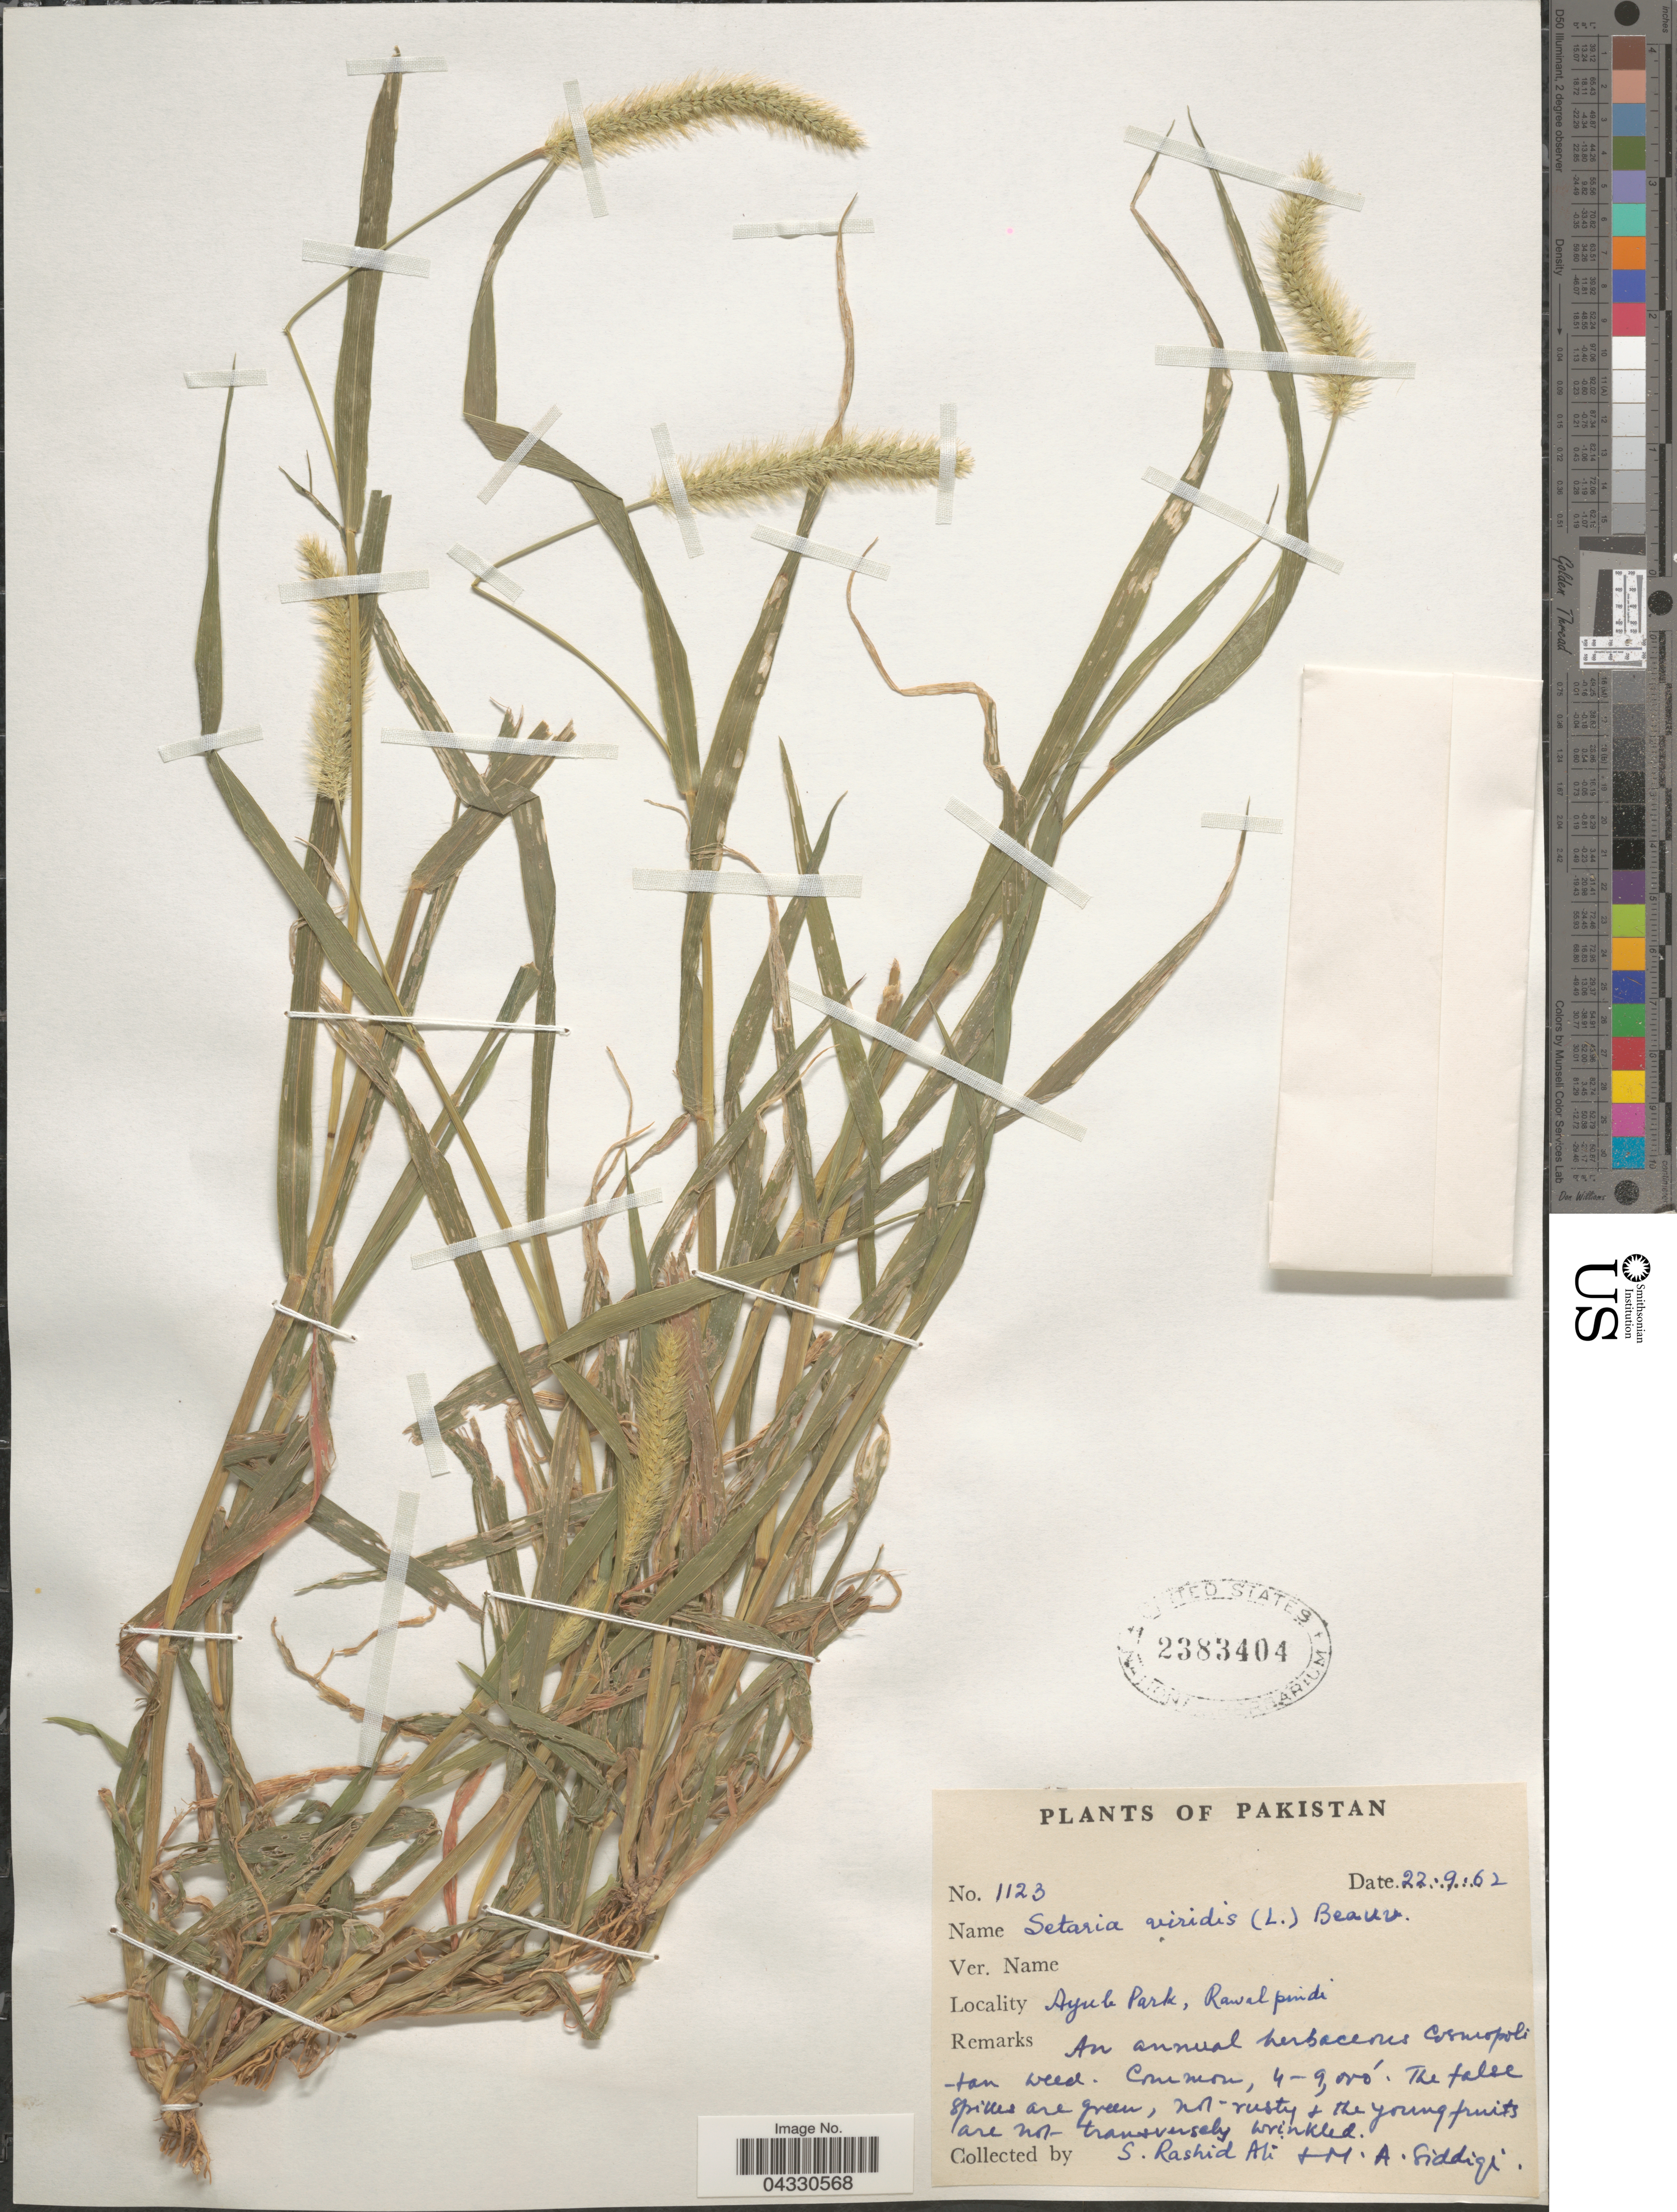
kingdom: Plantae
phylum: Tracheophyta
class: Liliopsida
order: Poales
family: Poaceae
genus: Setaria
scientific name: Setaria viridis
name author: (L.) P. Beauv.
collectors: S. Rashid Ali & M. Siddiqi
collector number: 1123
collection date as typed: Transcribed d/m/y: 22/9/62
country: Pakistan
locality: Ayub Park, Rawalpindi.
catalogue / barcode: US 2383404